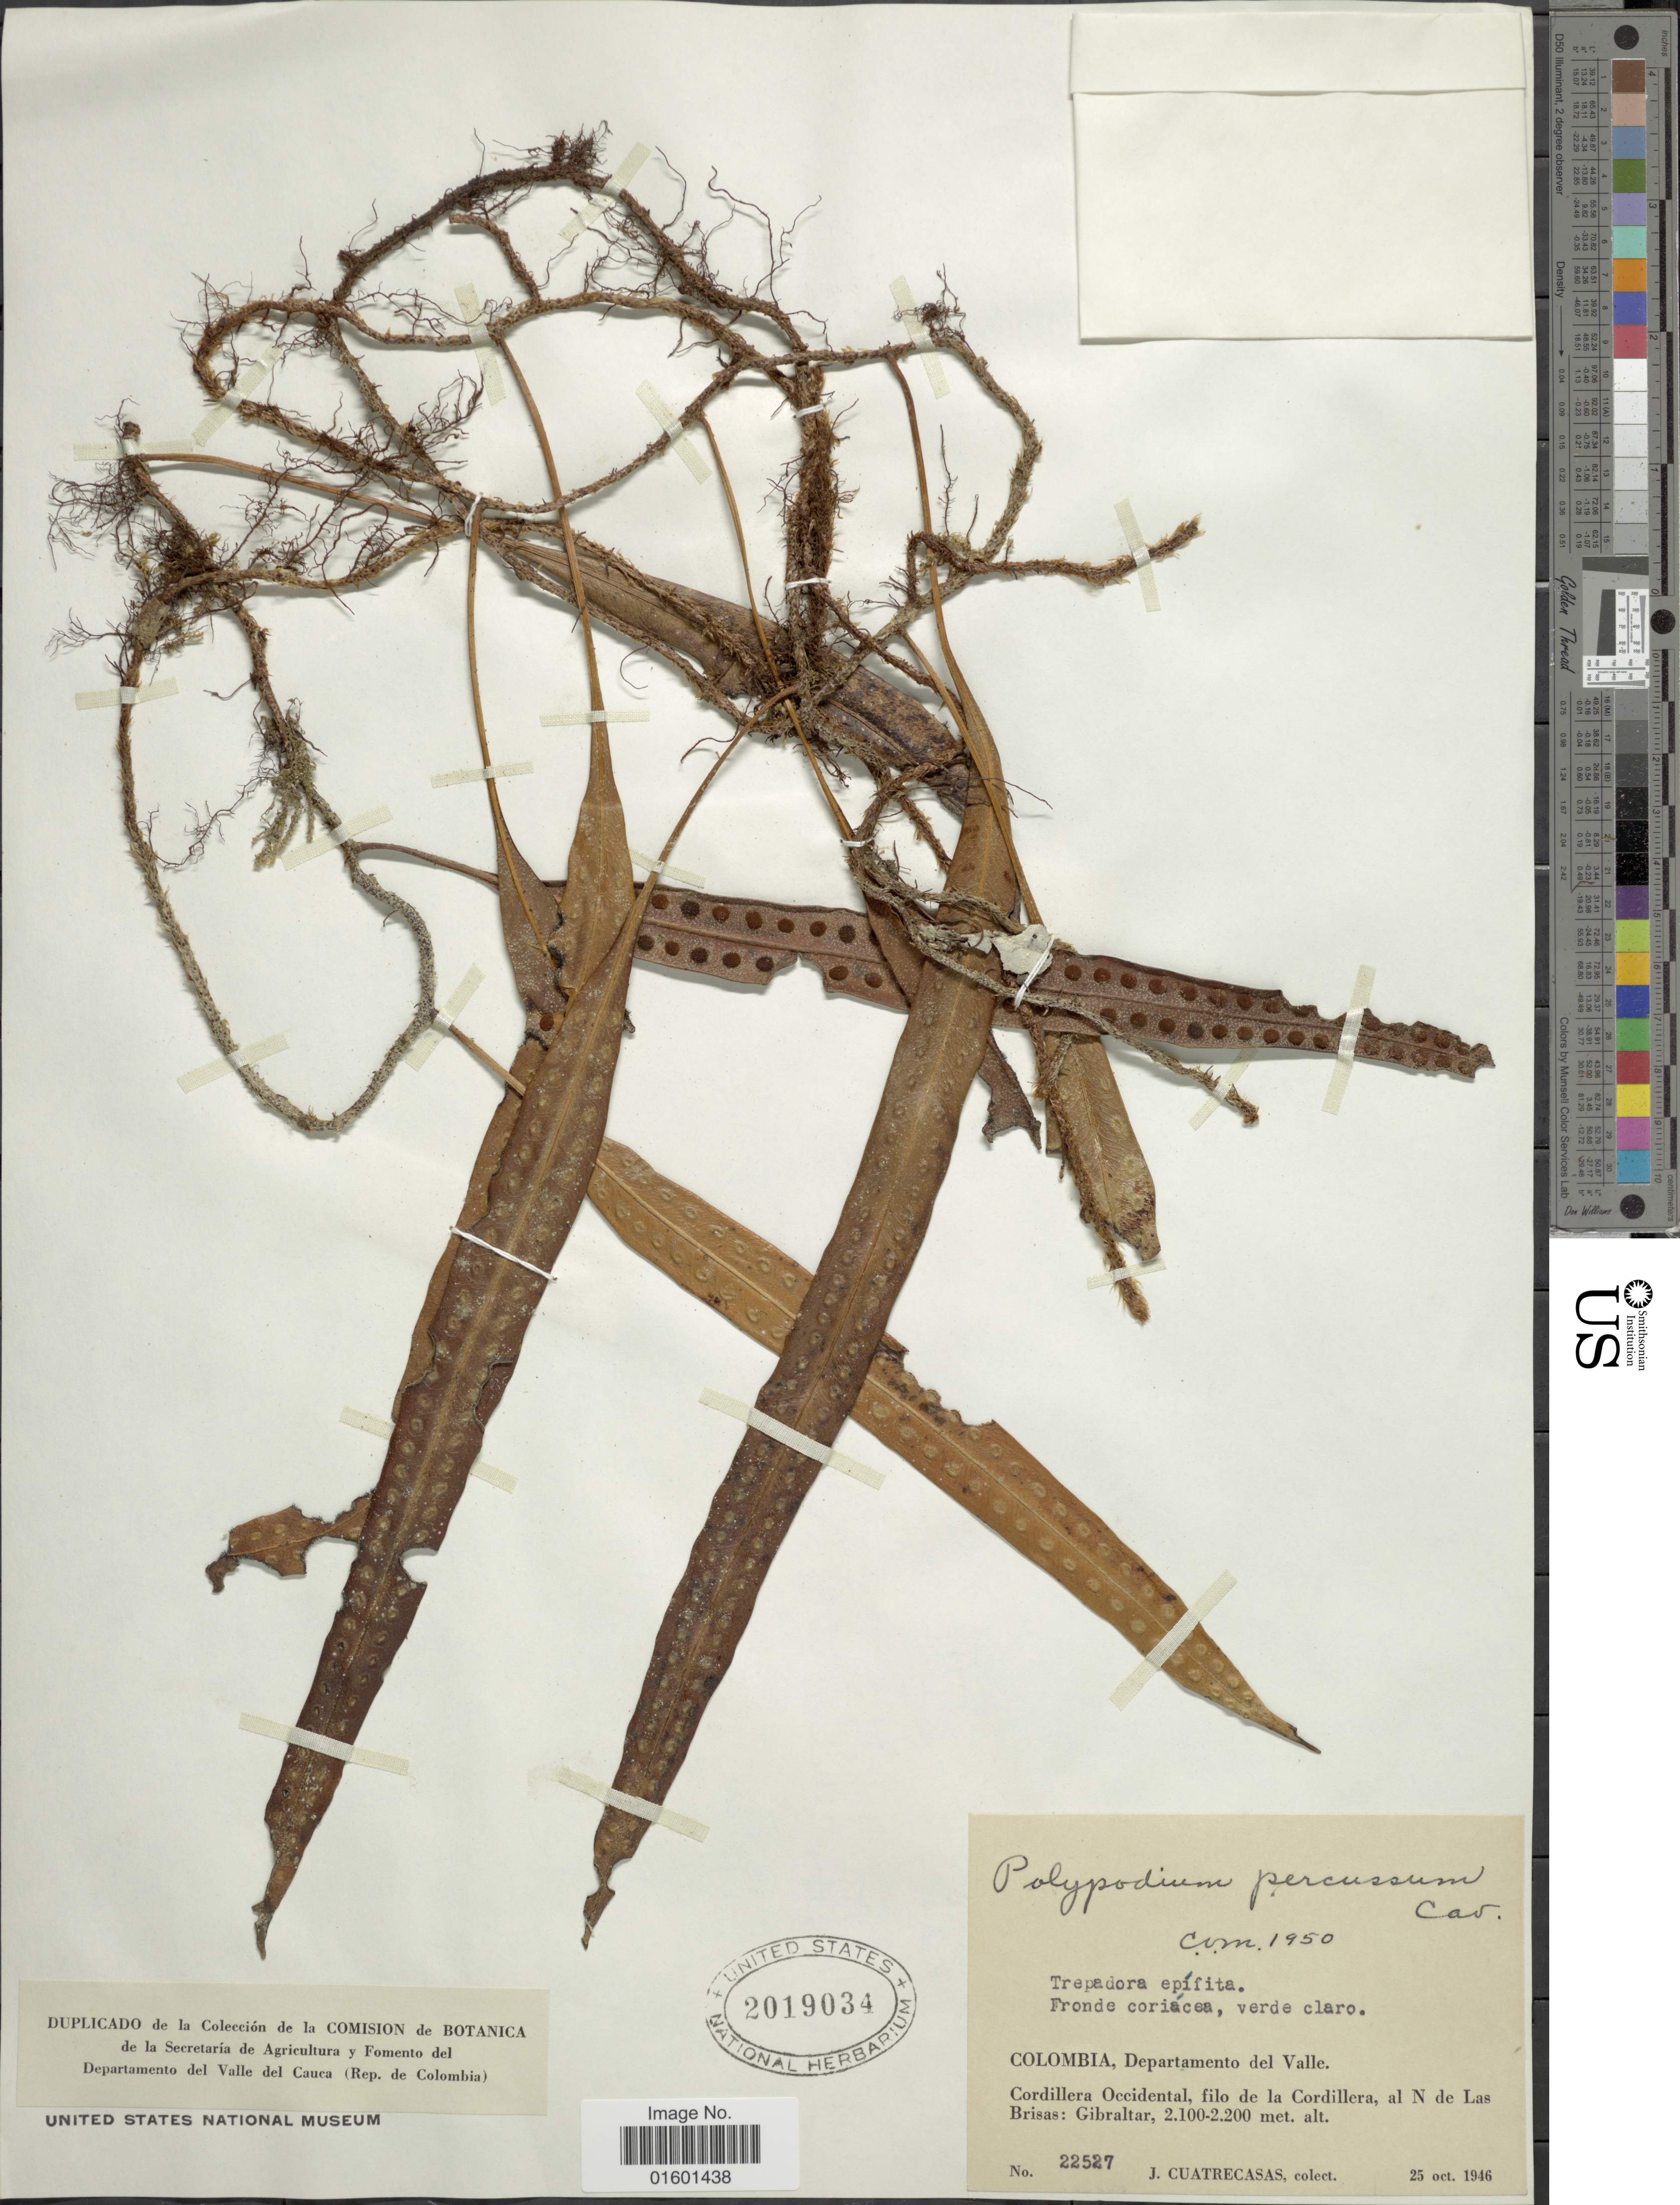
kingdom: Plantae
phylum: Tracheophyta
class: Polypodiopsida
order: Polypodiales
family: Polypodiaceae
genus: Microgramma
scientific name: Microgramma percussa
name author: (Cav.) de la Sota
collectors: J. Cuatrecasas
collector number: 22527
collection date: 1946-10-25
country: Colombia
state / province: Valle del Cauca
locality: Departamento del Valle, Cordillera Occidental, filo de la Cordillera, al N de Las Brisas: Gibraltar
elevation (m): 2100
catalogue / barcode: US 2019034